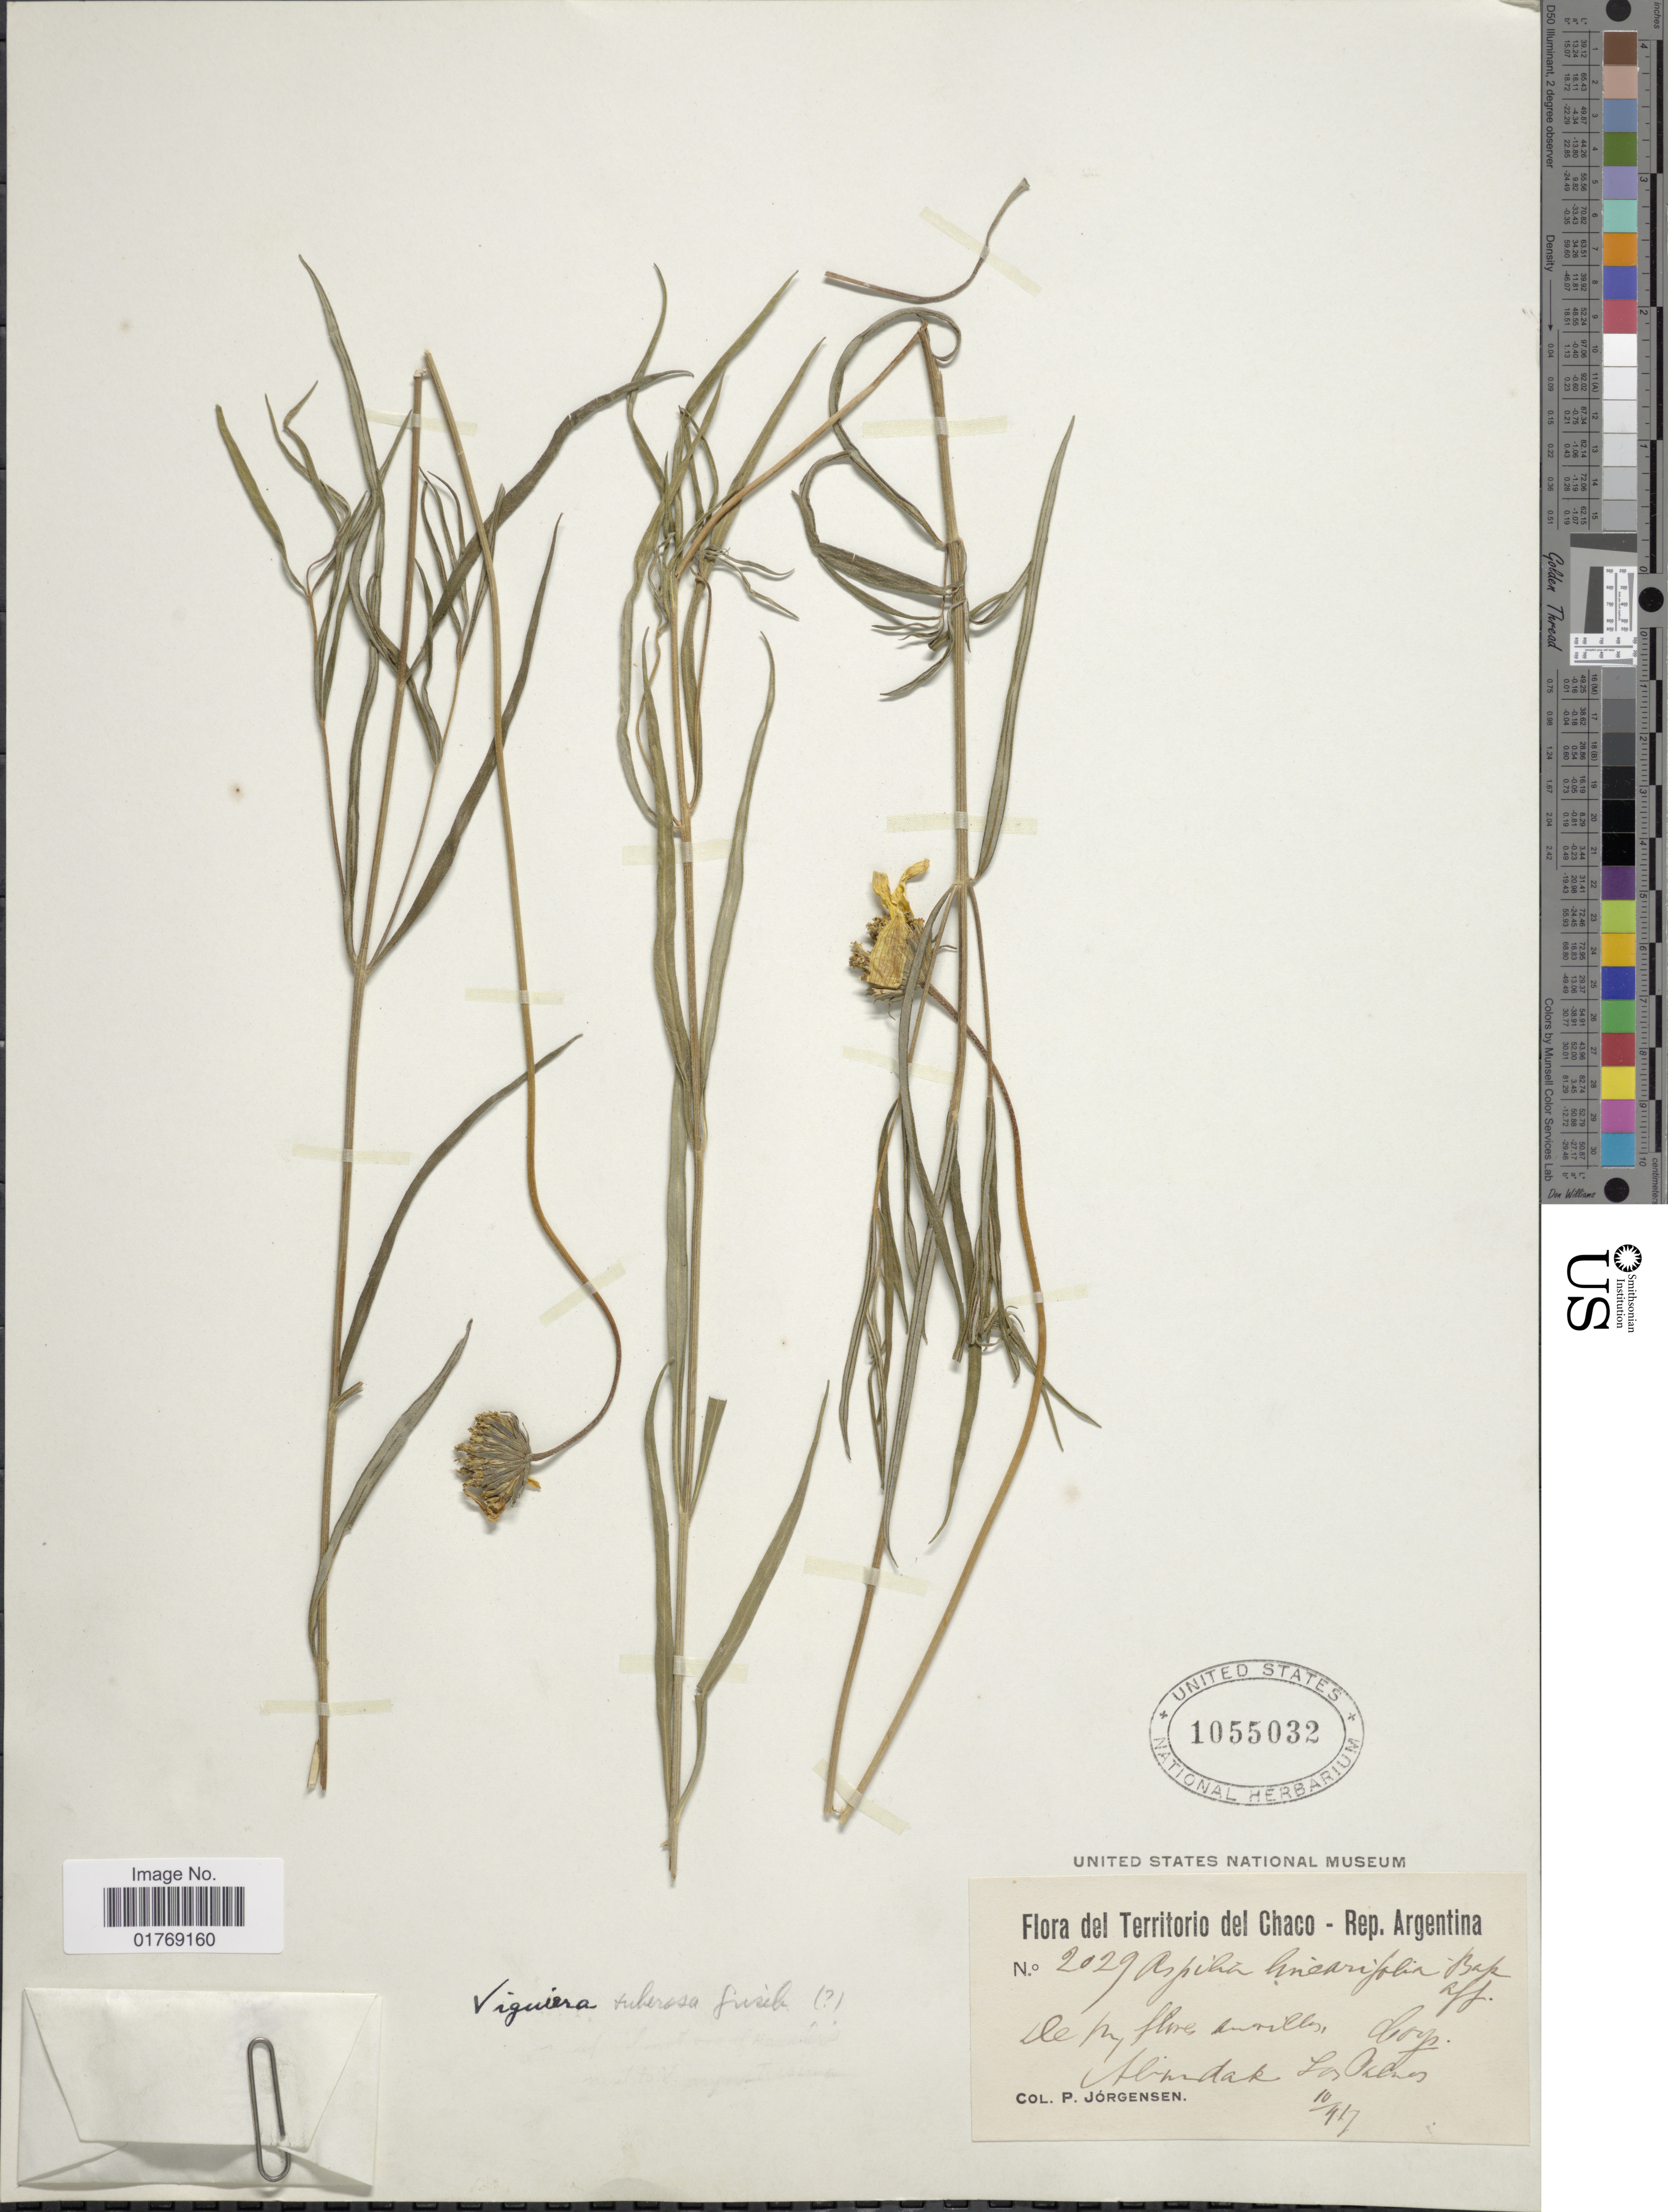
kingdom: Plantae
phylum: Tracheophyta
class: Magnoliopsida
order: Asterales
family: Asteraceae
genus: Viguiera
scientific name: Viguiera tuberosa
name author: Griseb.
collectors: P. Jörgensen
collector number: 2029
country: Argentina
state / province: Chaco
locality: Territorio del Chaco. Albundak Los Alenos.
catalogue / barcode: US 1055032